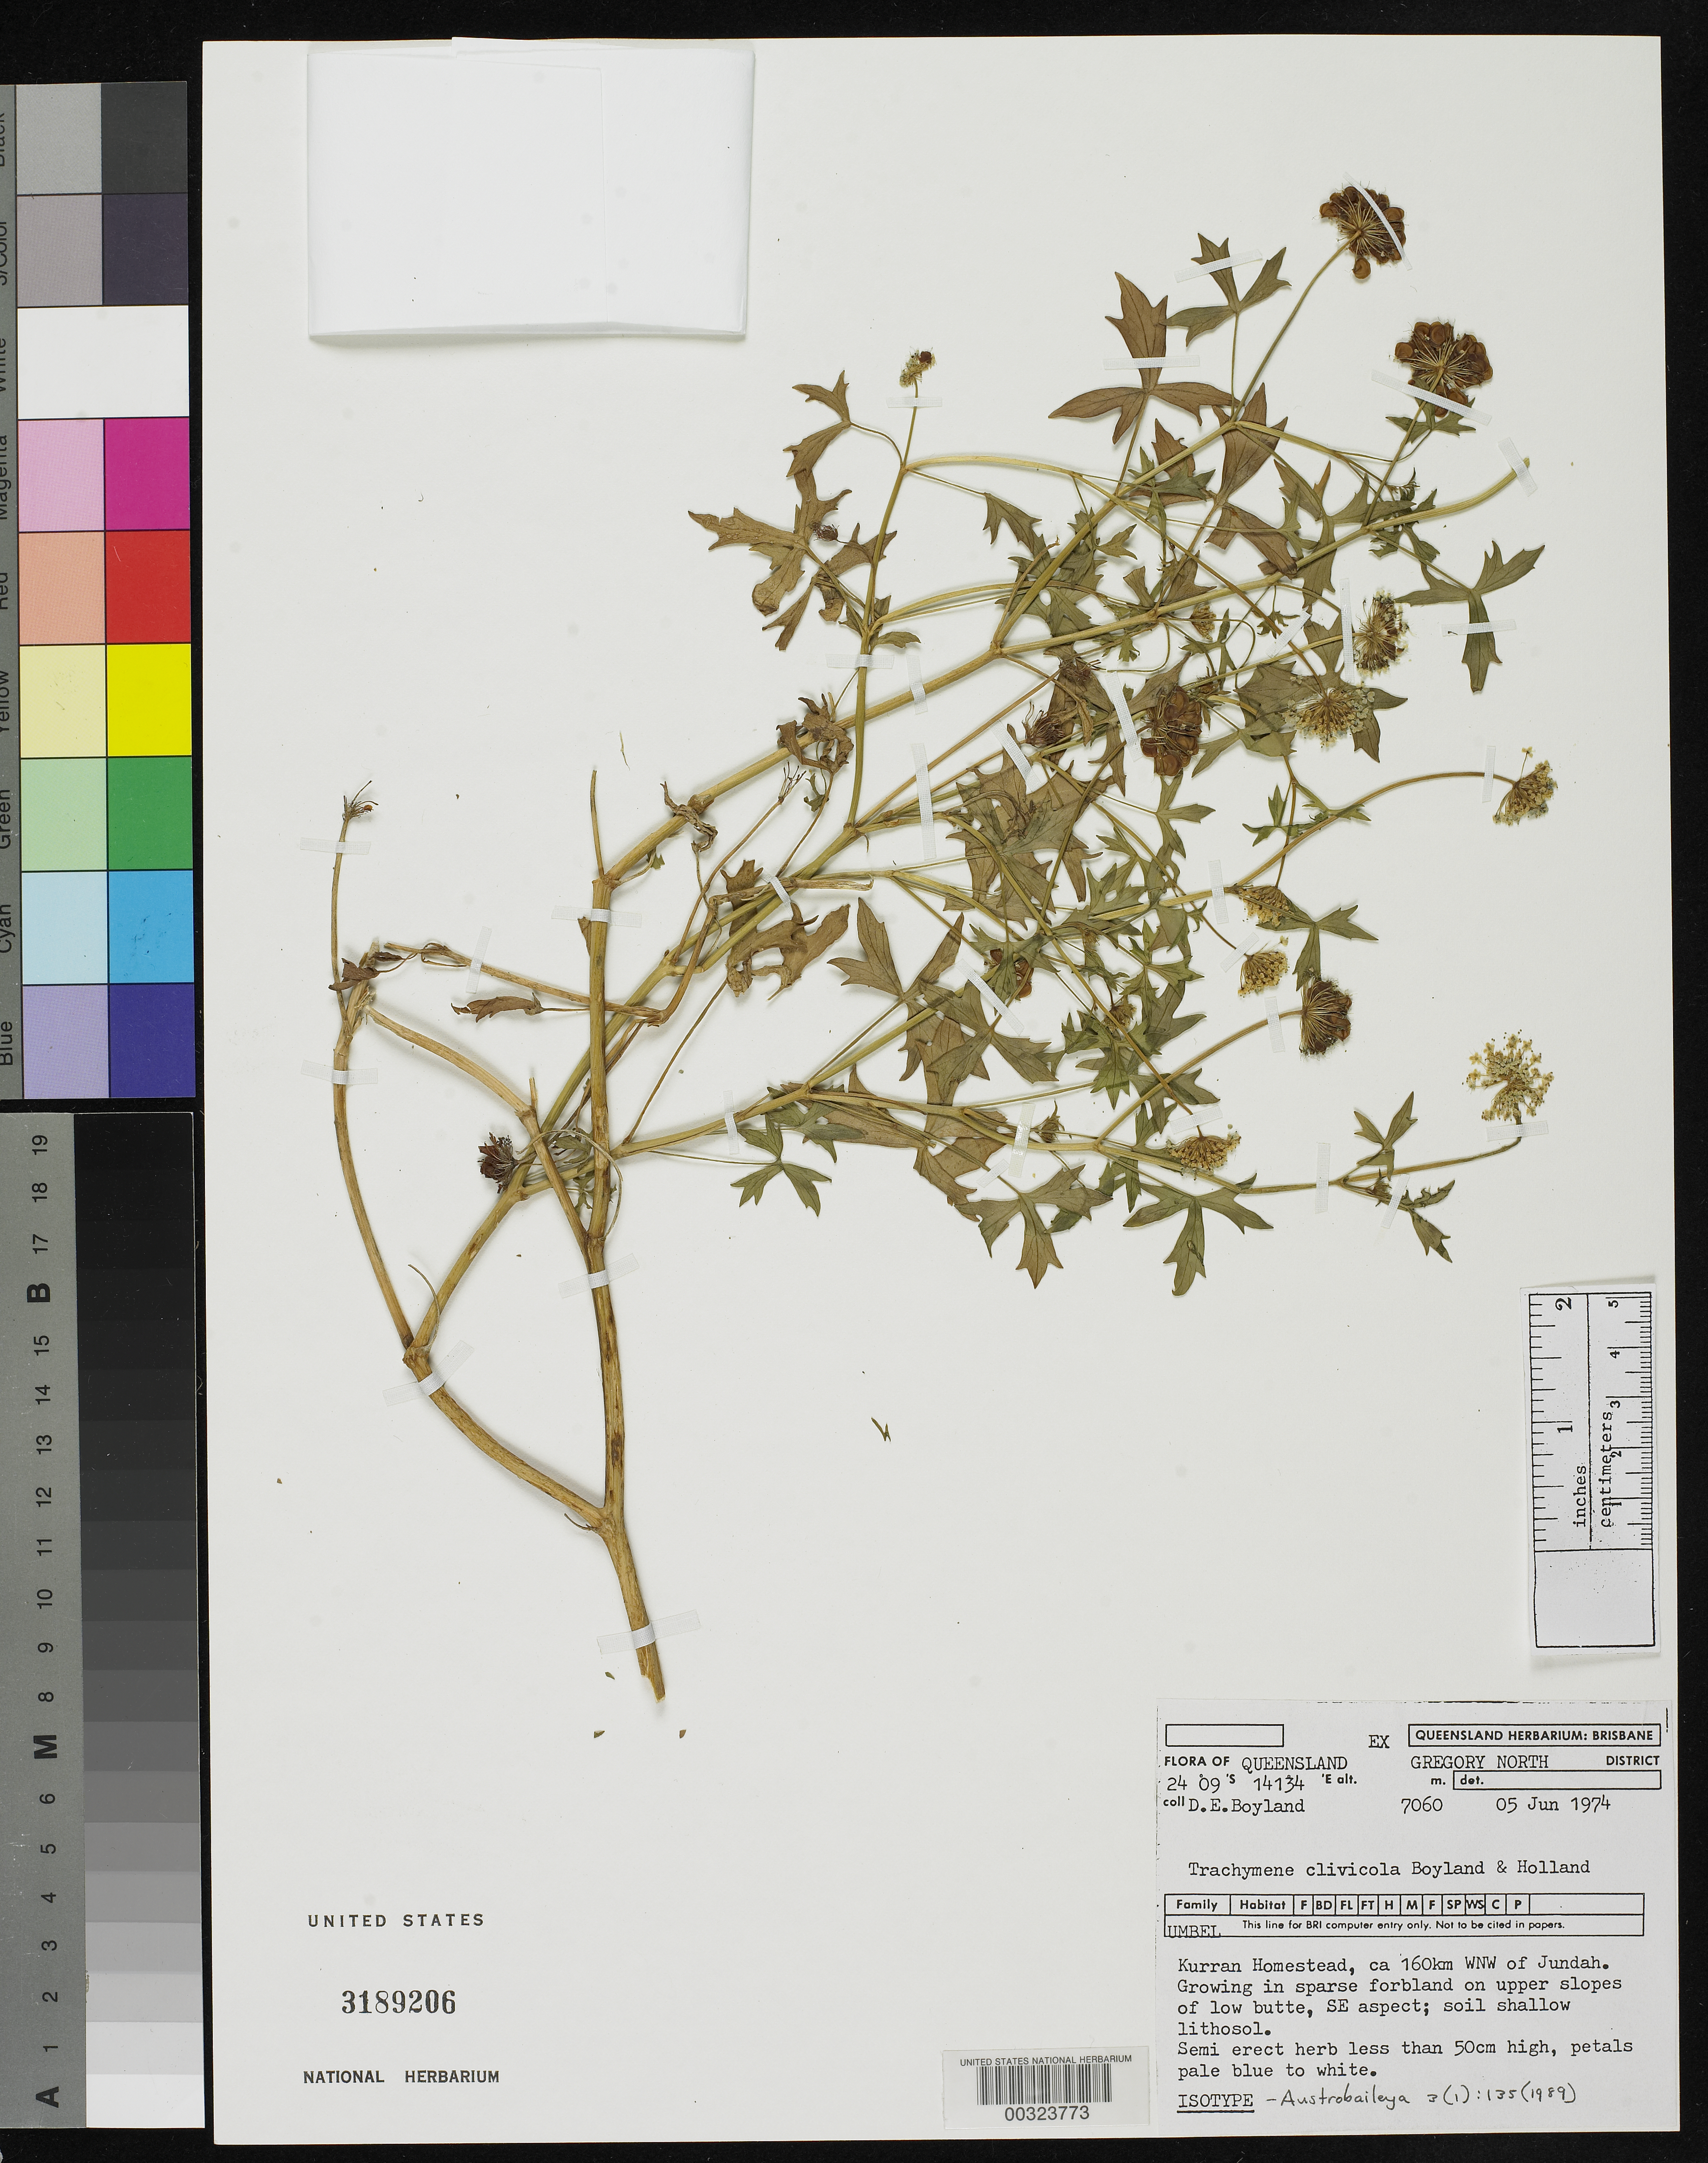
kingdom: Plantae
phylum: Tracheophyta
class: Magnoliopsida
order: Apiales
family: Araliaceae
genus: Trachymene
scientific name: Trachymene clivicola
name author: Boyland & A.E. Holland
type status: Isotype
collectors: D. Boyland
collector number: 7060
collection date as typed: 05 Jun 1974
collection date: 1974-06-05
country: Australia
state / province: Queensland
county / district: North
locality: Kurran homestead, ca. 160 km WNW of Jundah.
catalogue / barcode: US 3189206